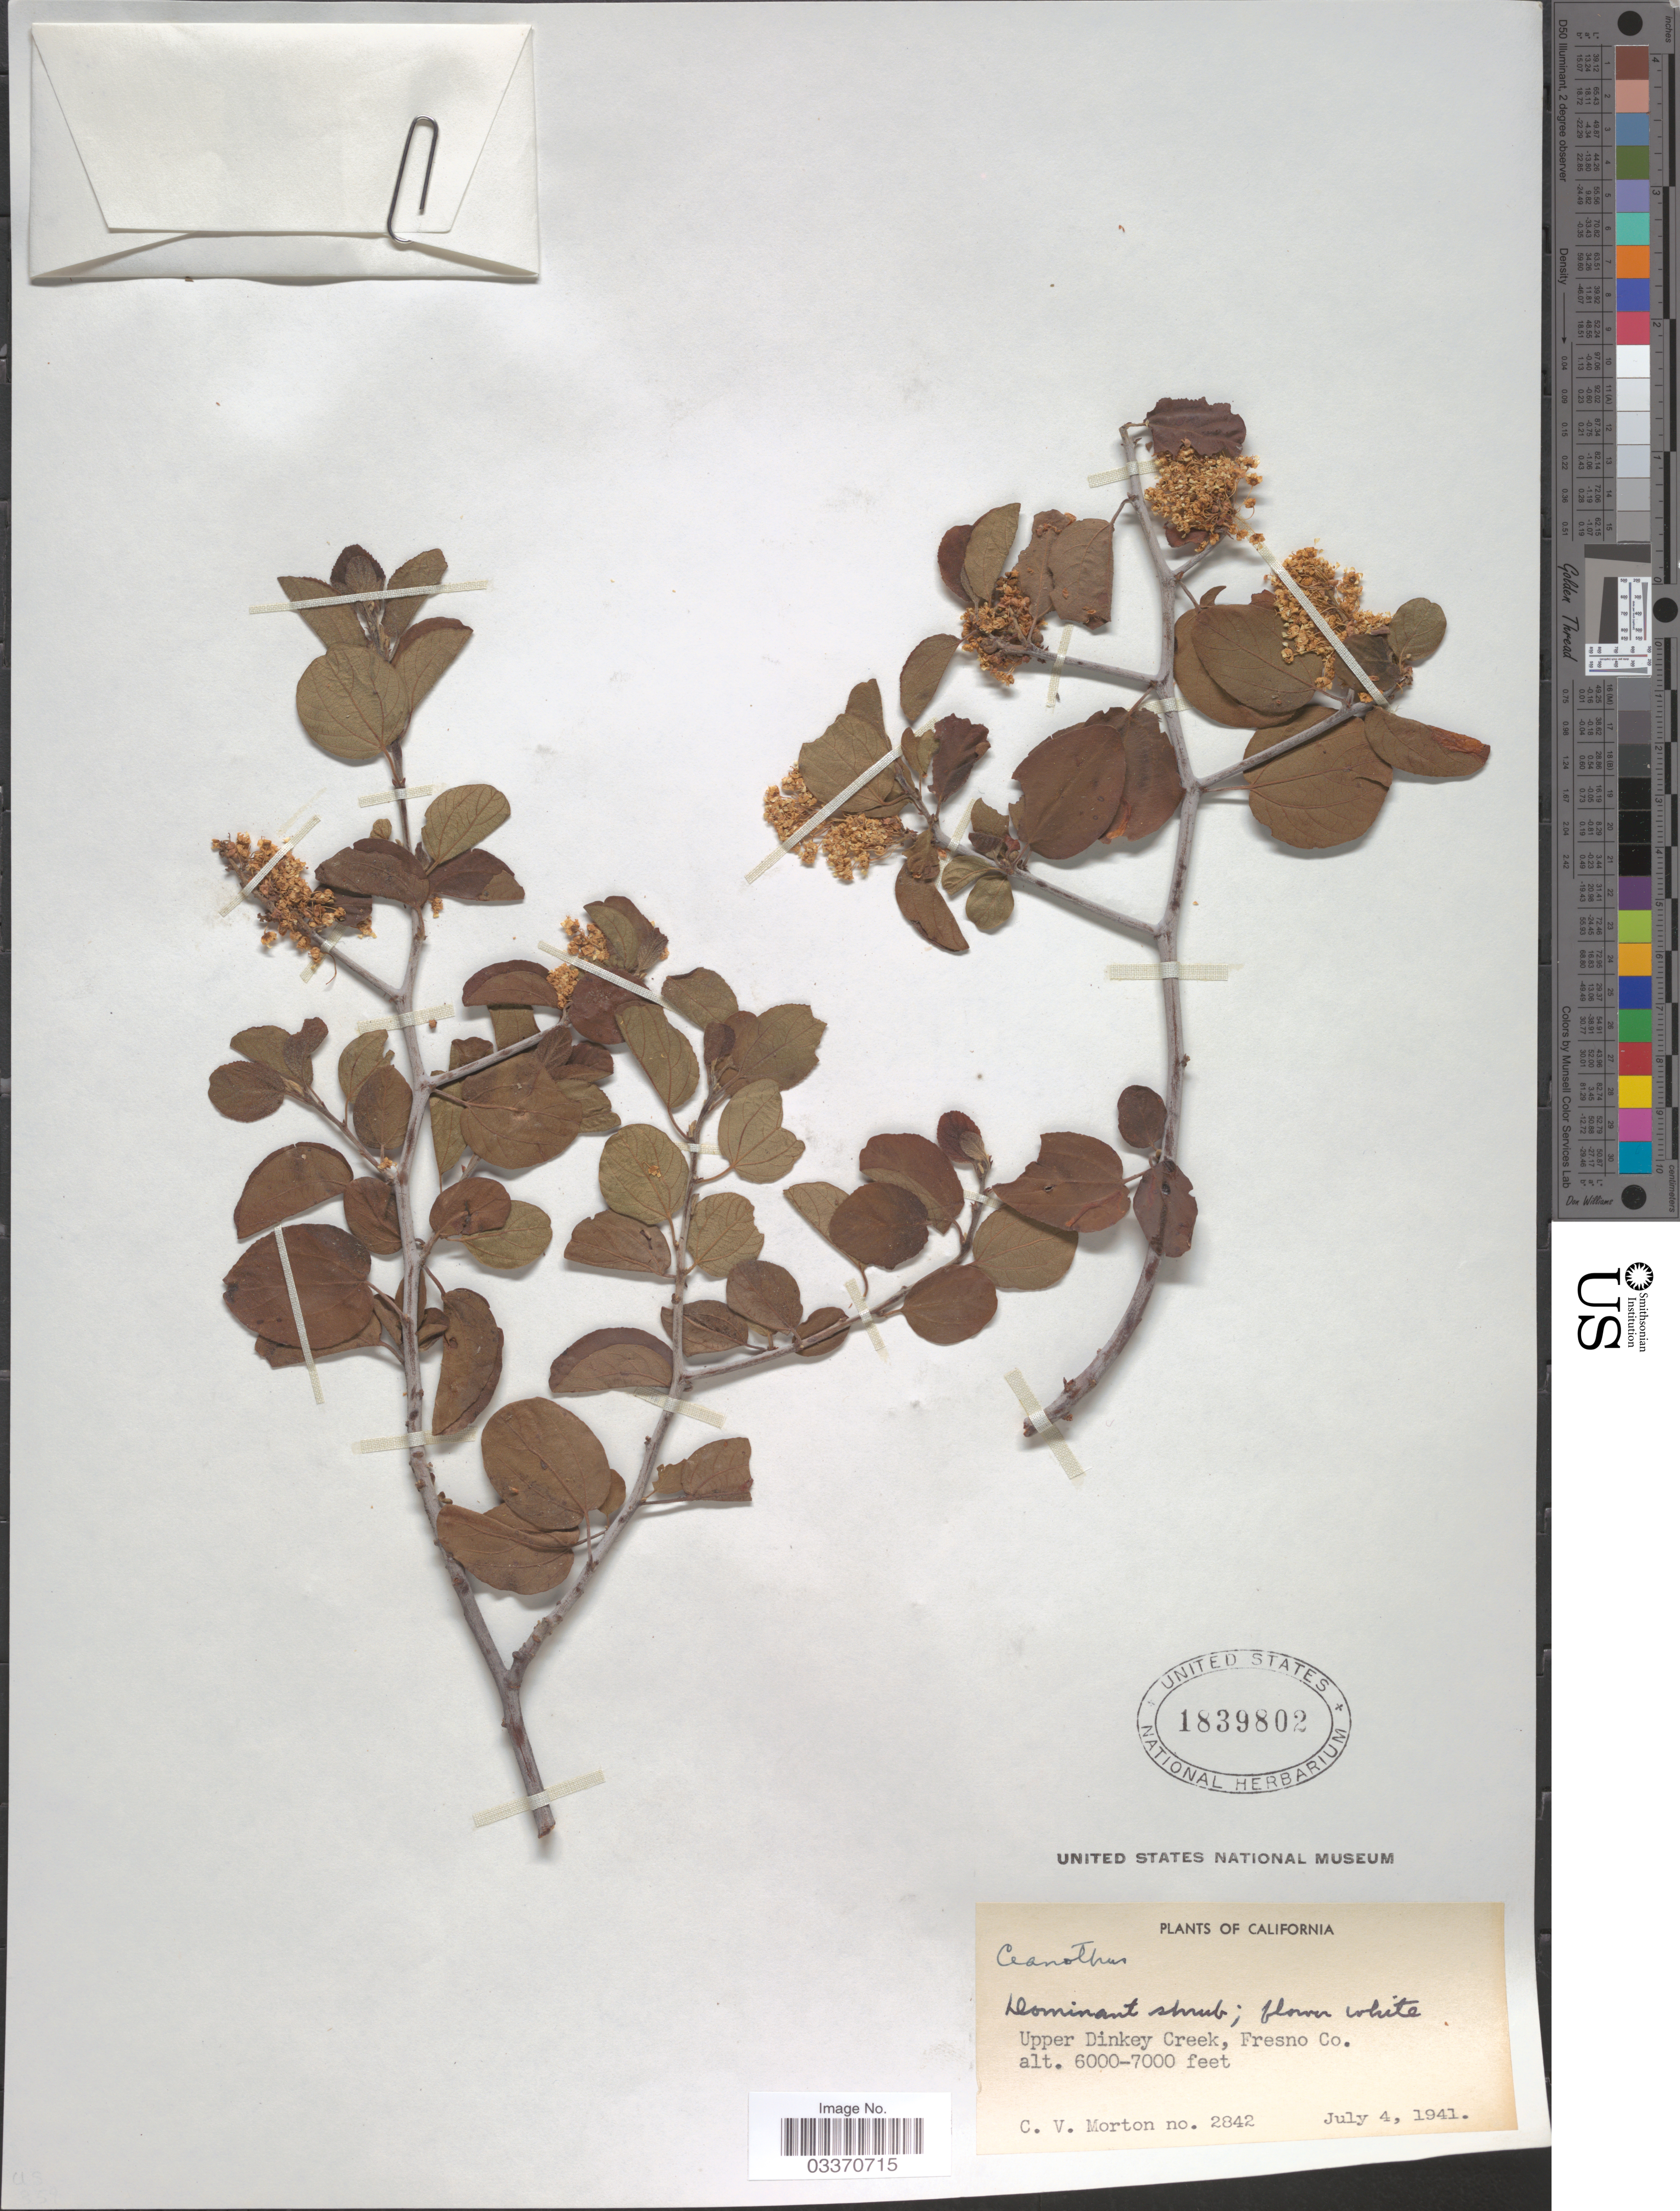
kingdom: Plantae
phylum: Tracheophyta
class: Magnoliopsida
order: Rosales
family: Rhamnaceae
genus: Ceanothus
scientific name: Ceanothus sp.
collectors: C. V. Morton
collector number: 2842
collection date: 1941-07-04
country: United States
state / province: California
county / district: Fresno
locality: Upper Dinkey Creek, Fresno Co.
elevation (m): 1829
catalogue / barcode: US 1839802